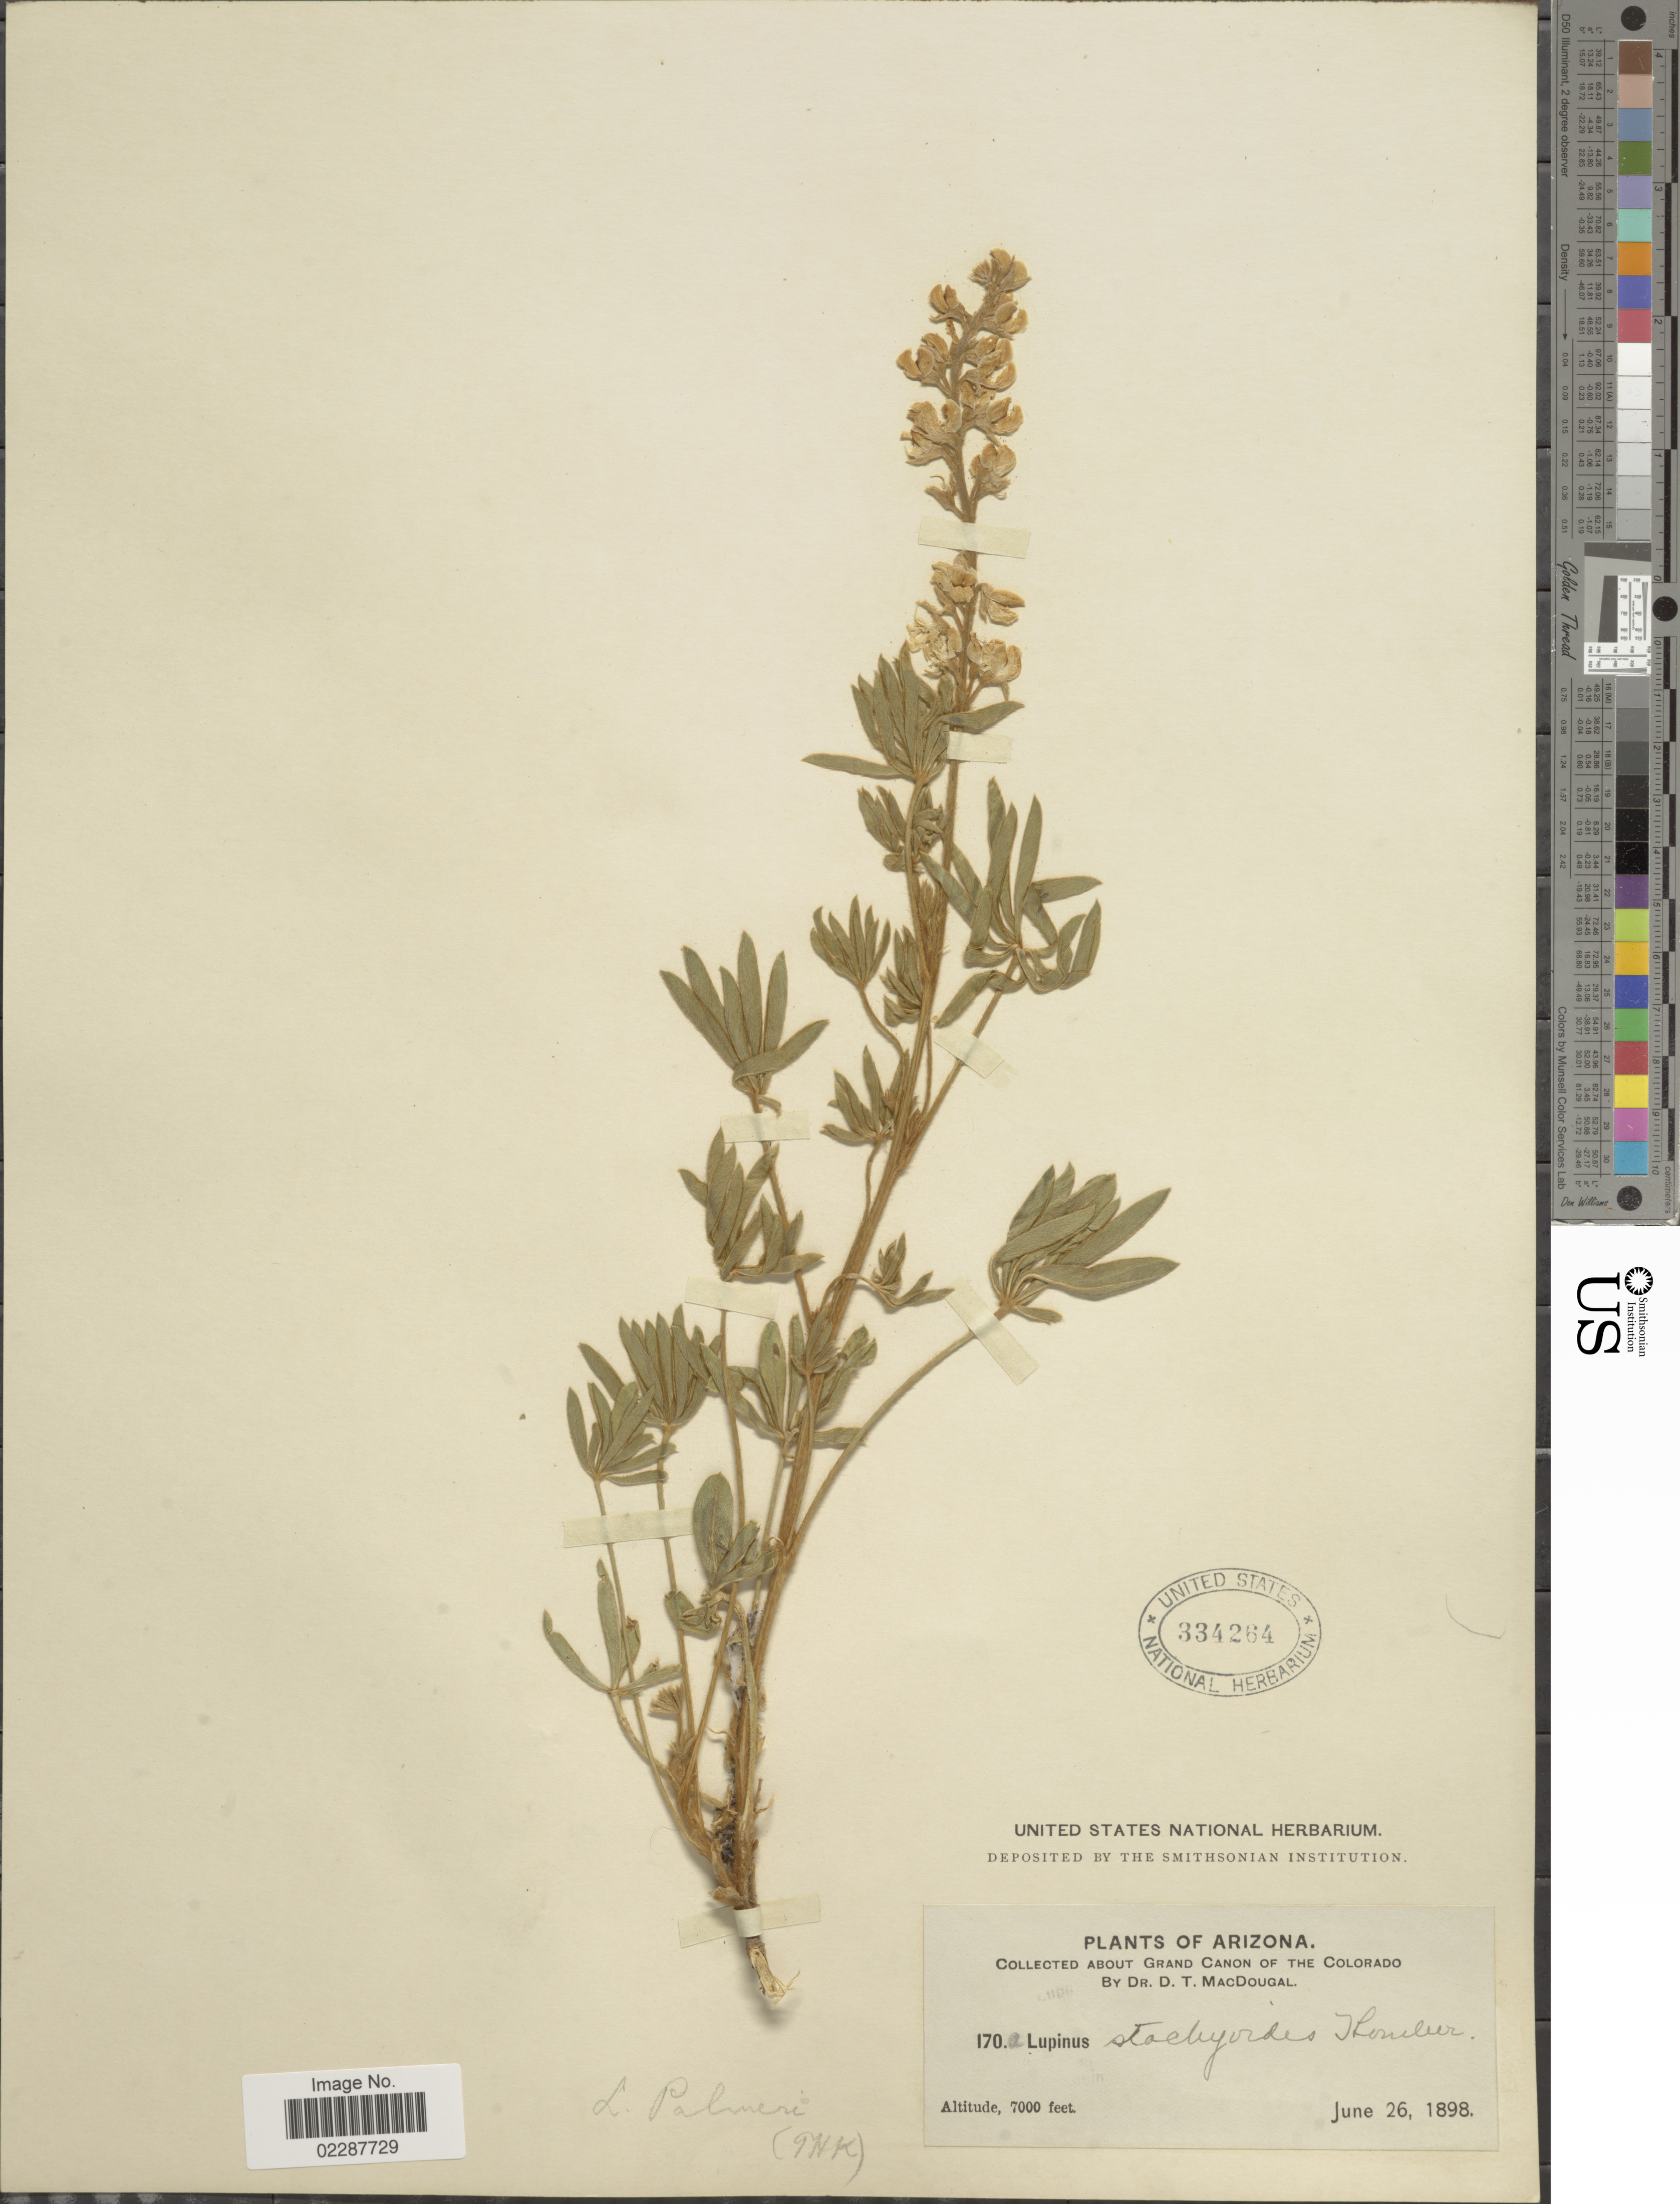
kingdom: Plantae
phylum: Tracheophyta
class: Magnoliopsida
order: Fabales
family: Fabaceae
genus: Lupinus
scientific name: Lupinus stachyoides, ined.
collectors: D. T. MacDougal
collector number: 170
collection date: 1898-06-26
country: United States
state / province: Arizona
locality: About Grand Canon of the Colorado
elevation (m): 2134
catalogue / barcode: US 334264